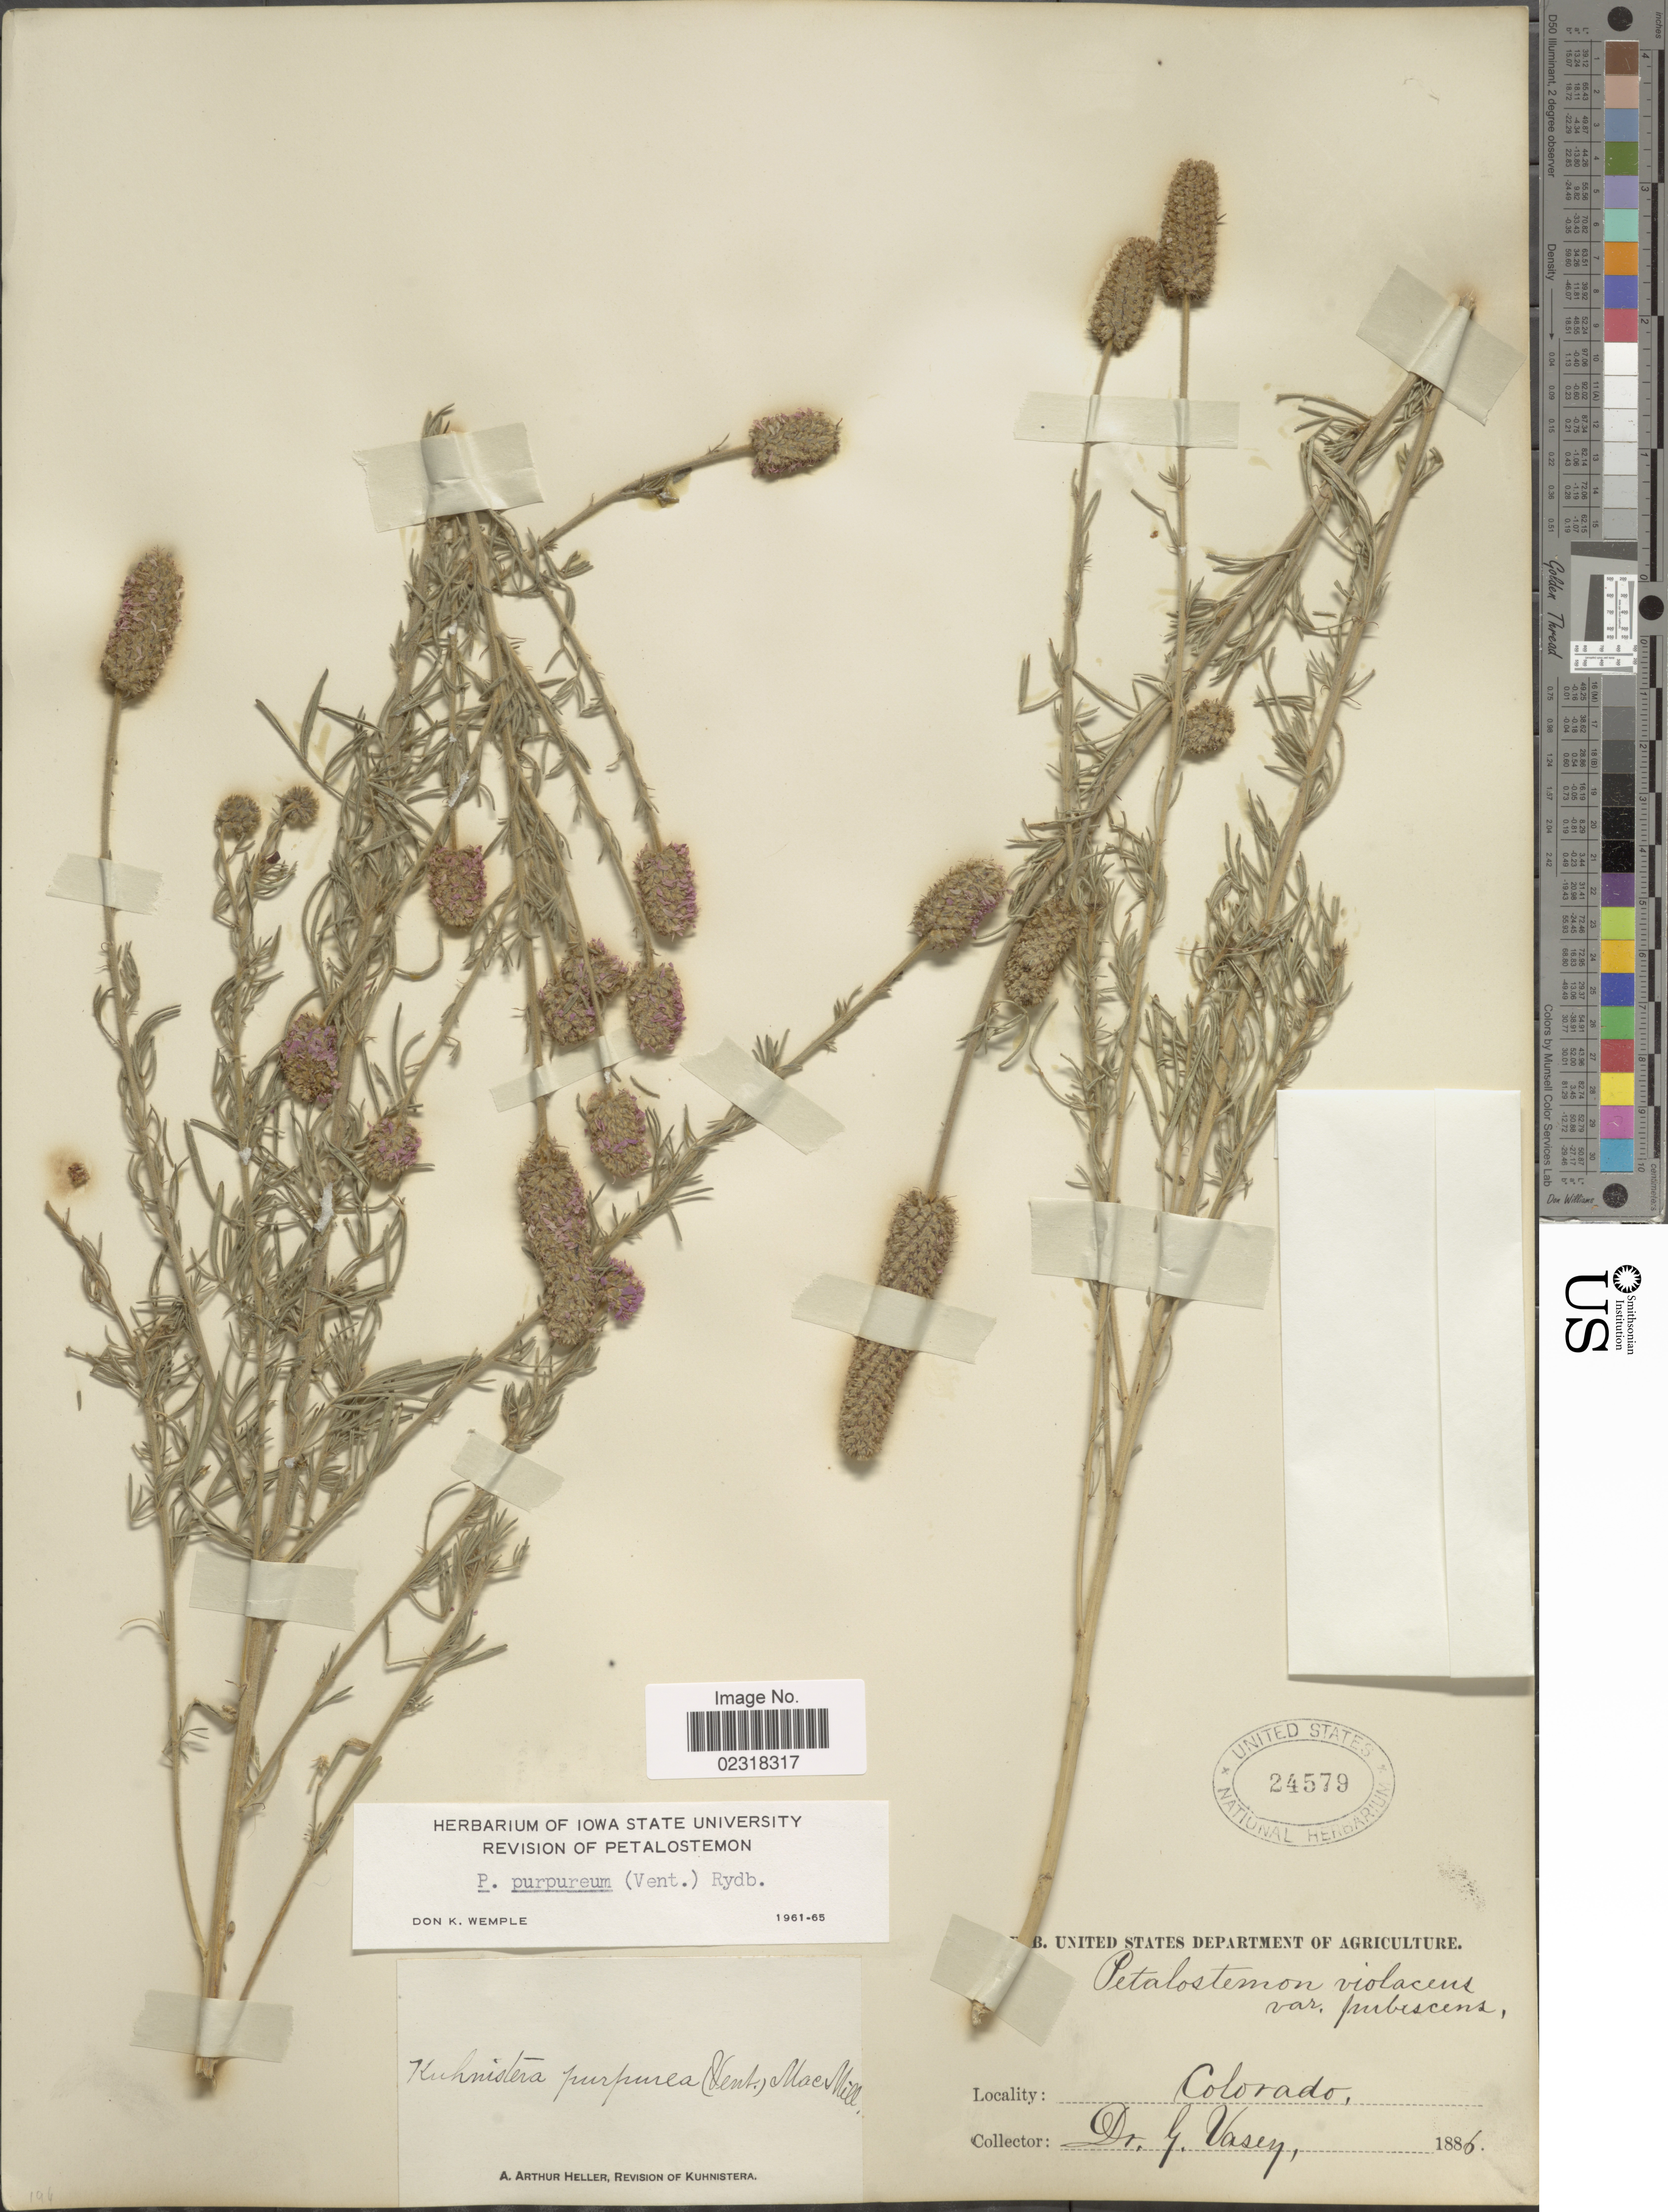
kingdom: Plantae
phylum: Tracheophyta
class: Magnoliopsida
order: Fabales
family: Fabaceae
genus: Dalea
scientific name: Dalea purpurea var. purpurea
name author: Vent.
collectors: G. Vasey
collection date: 1886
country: United States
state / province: Colorado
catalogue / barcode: US 24579